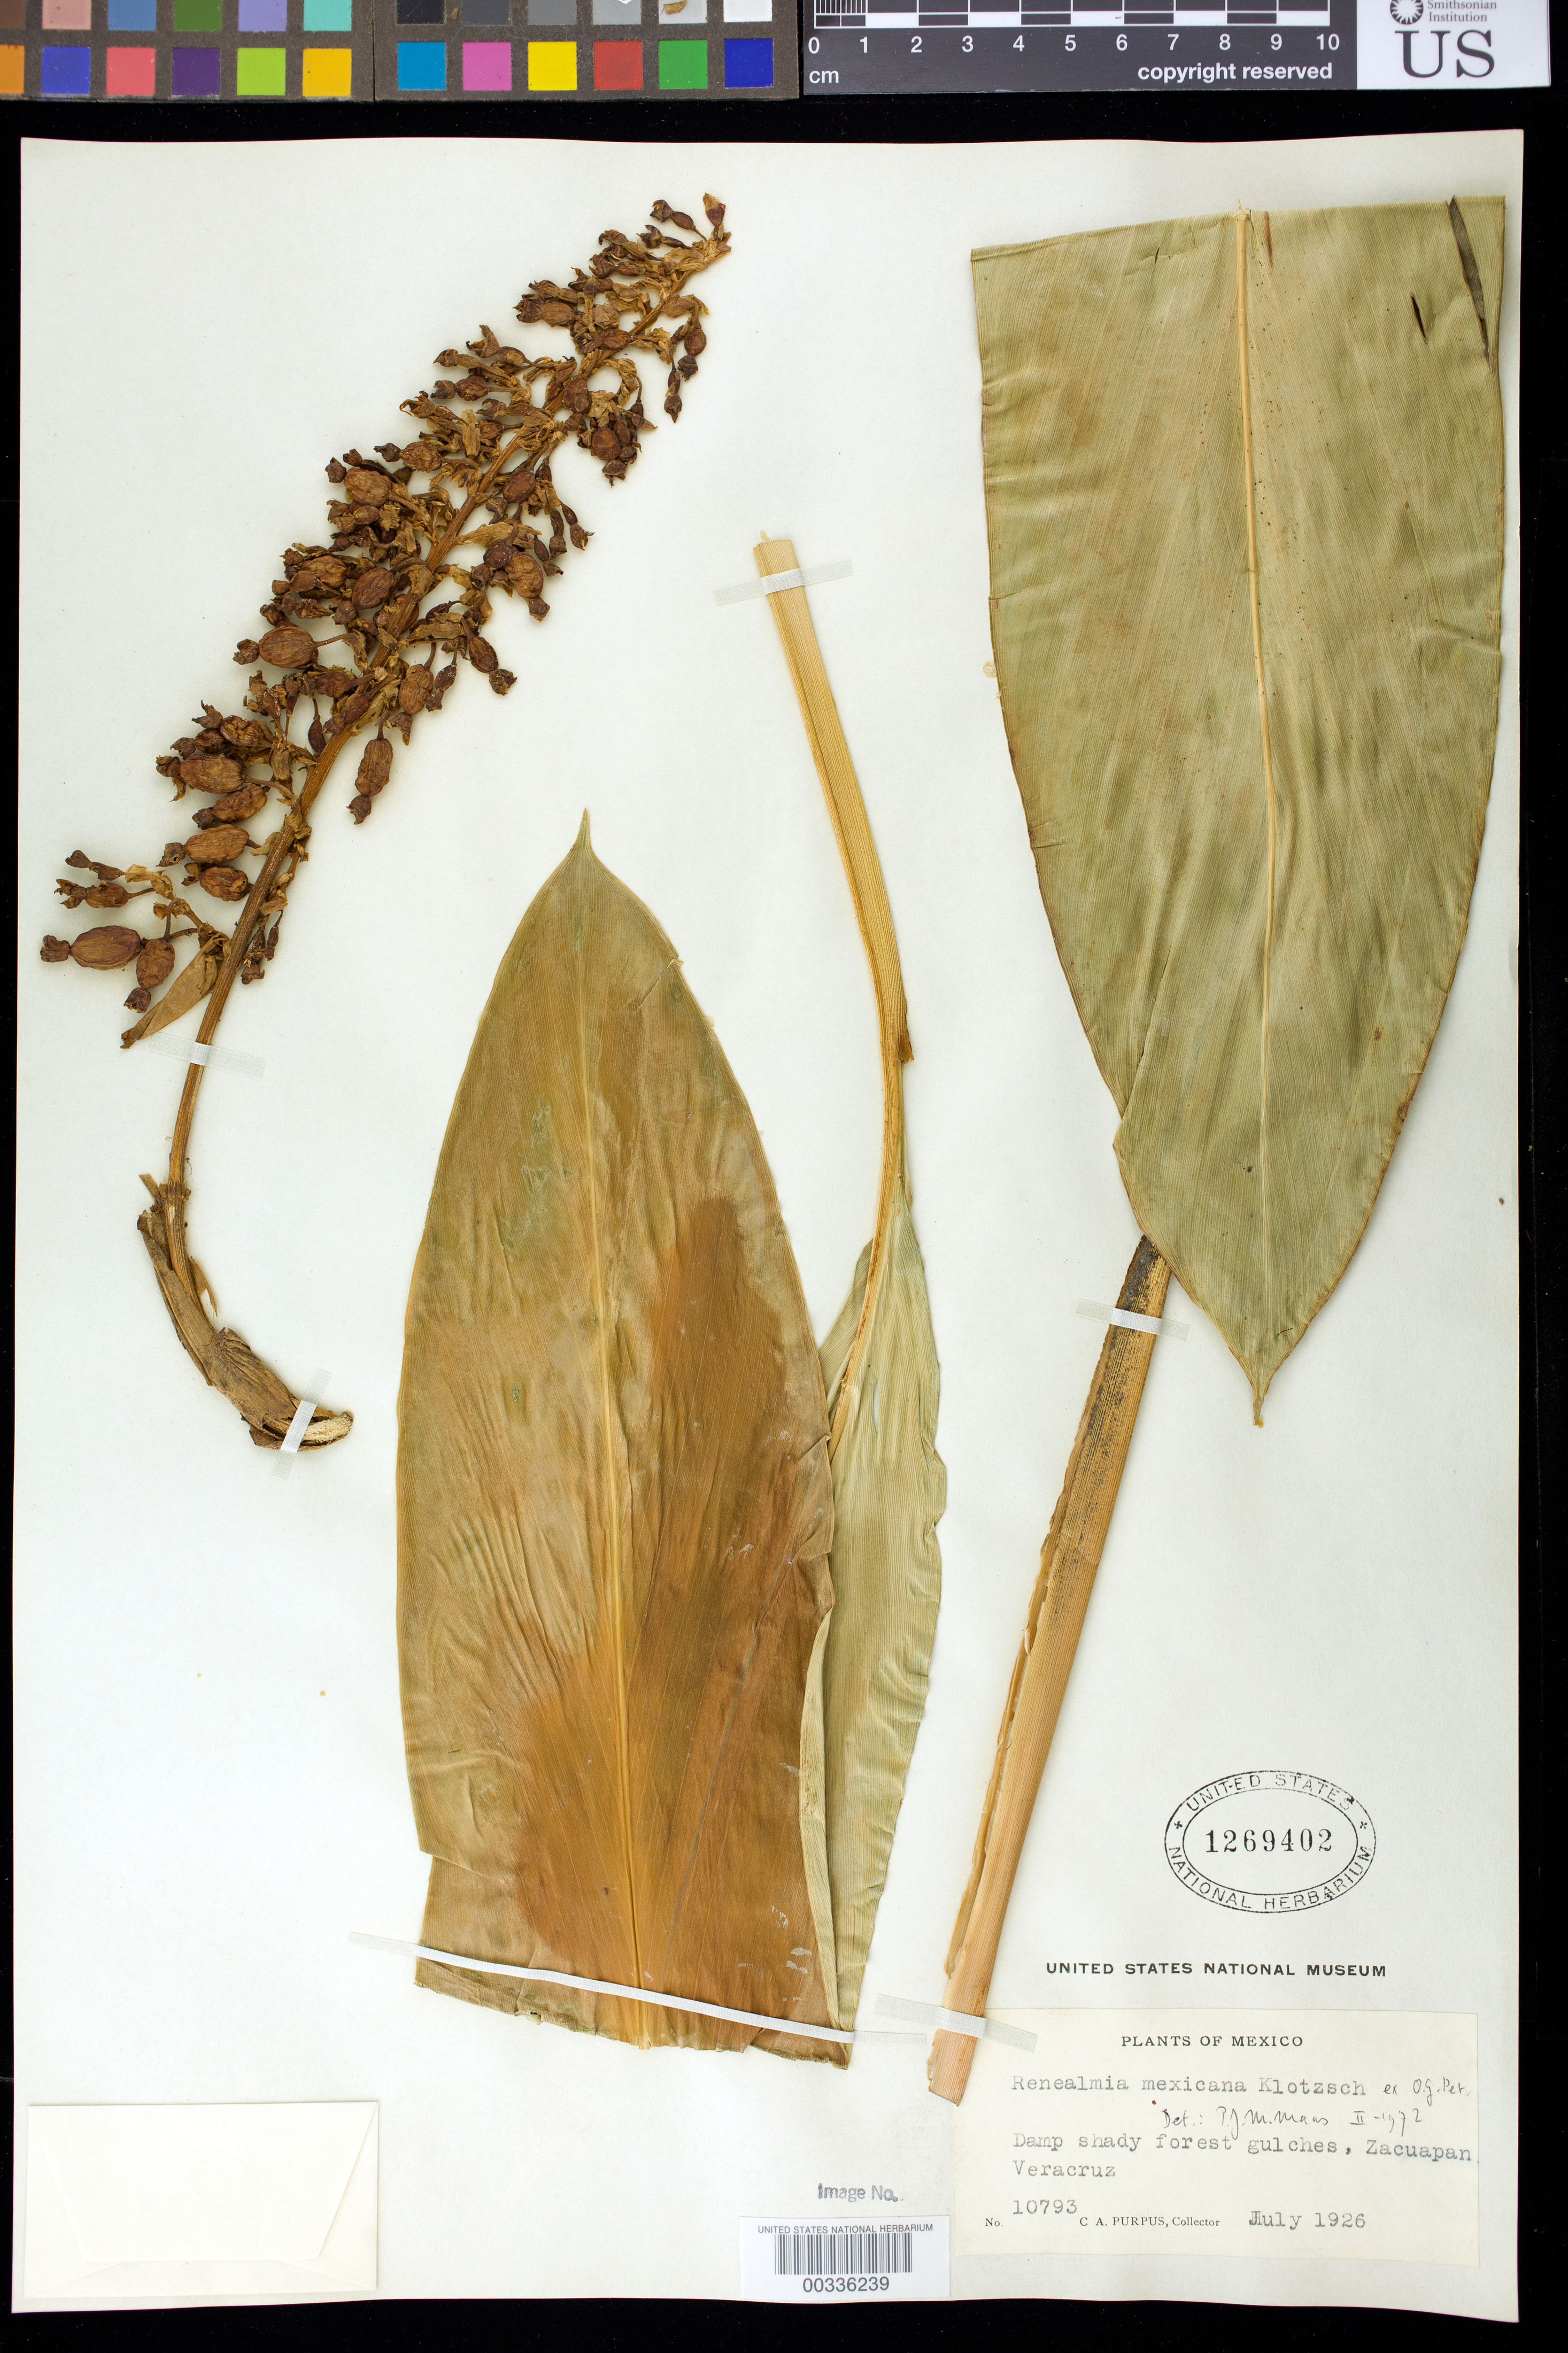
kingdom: Plantae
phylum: Tracheophyta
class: Liliopsida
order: Zingiberales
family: Zingiberaceae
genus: Renealmia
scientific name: Renealmia mexicana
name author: Klotzsch ex Petersen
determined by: Maas, Paul J. M.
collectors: C. A. Purpus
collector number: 10793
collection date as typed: Jul 1926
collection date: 1926-07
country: Mexico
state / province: Veracruz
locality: Zacuapan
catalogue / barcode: US 1269402